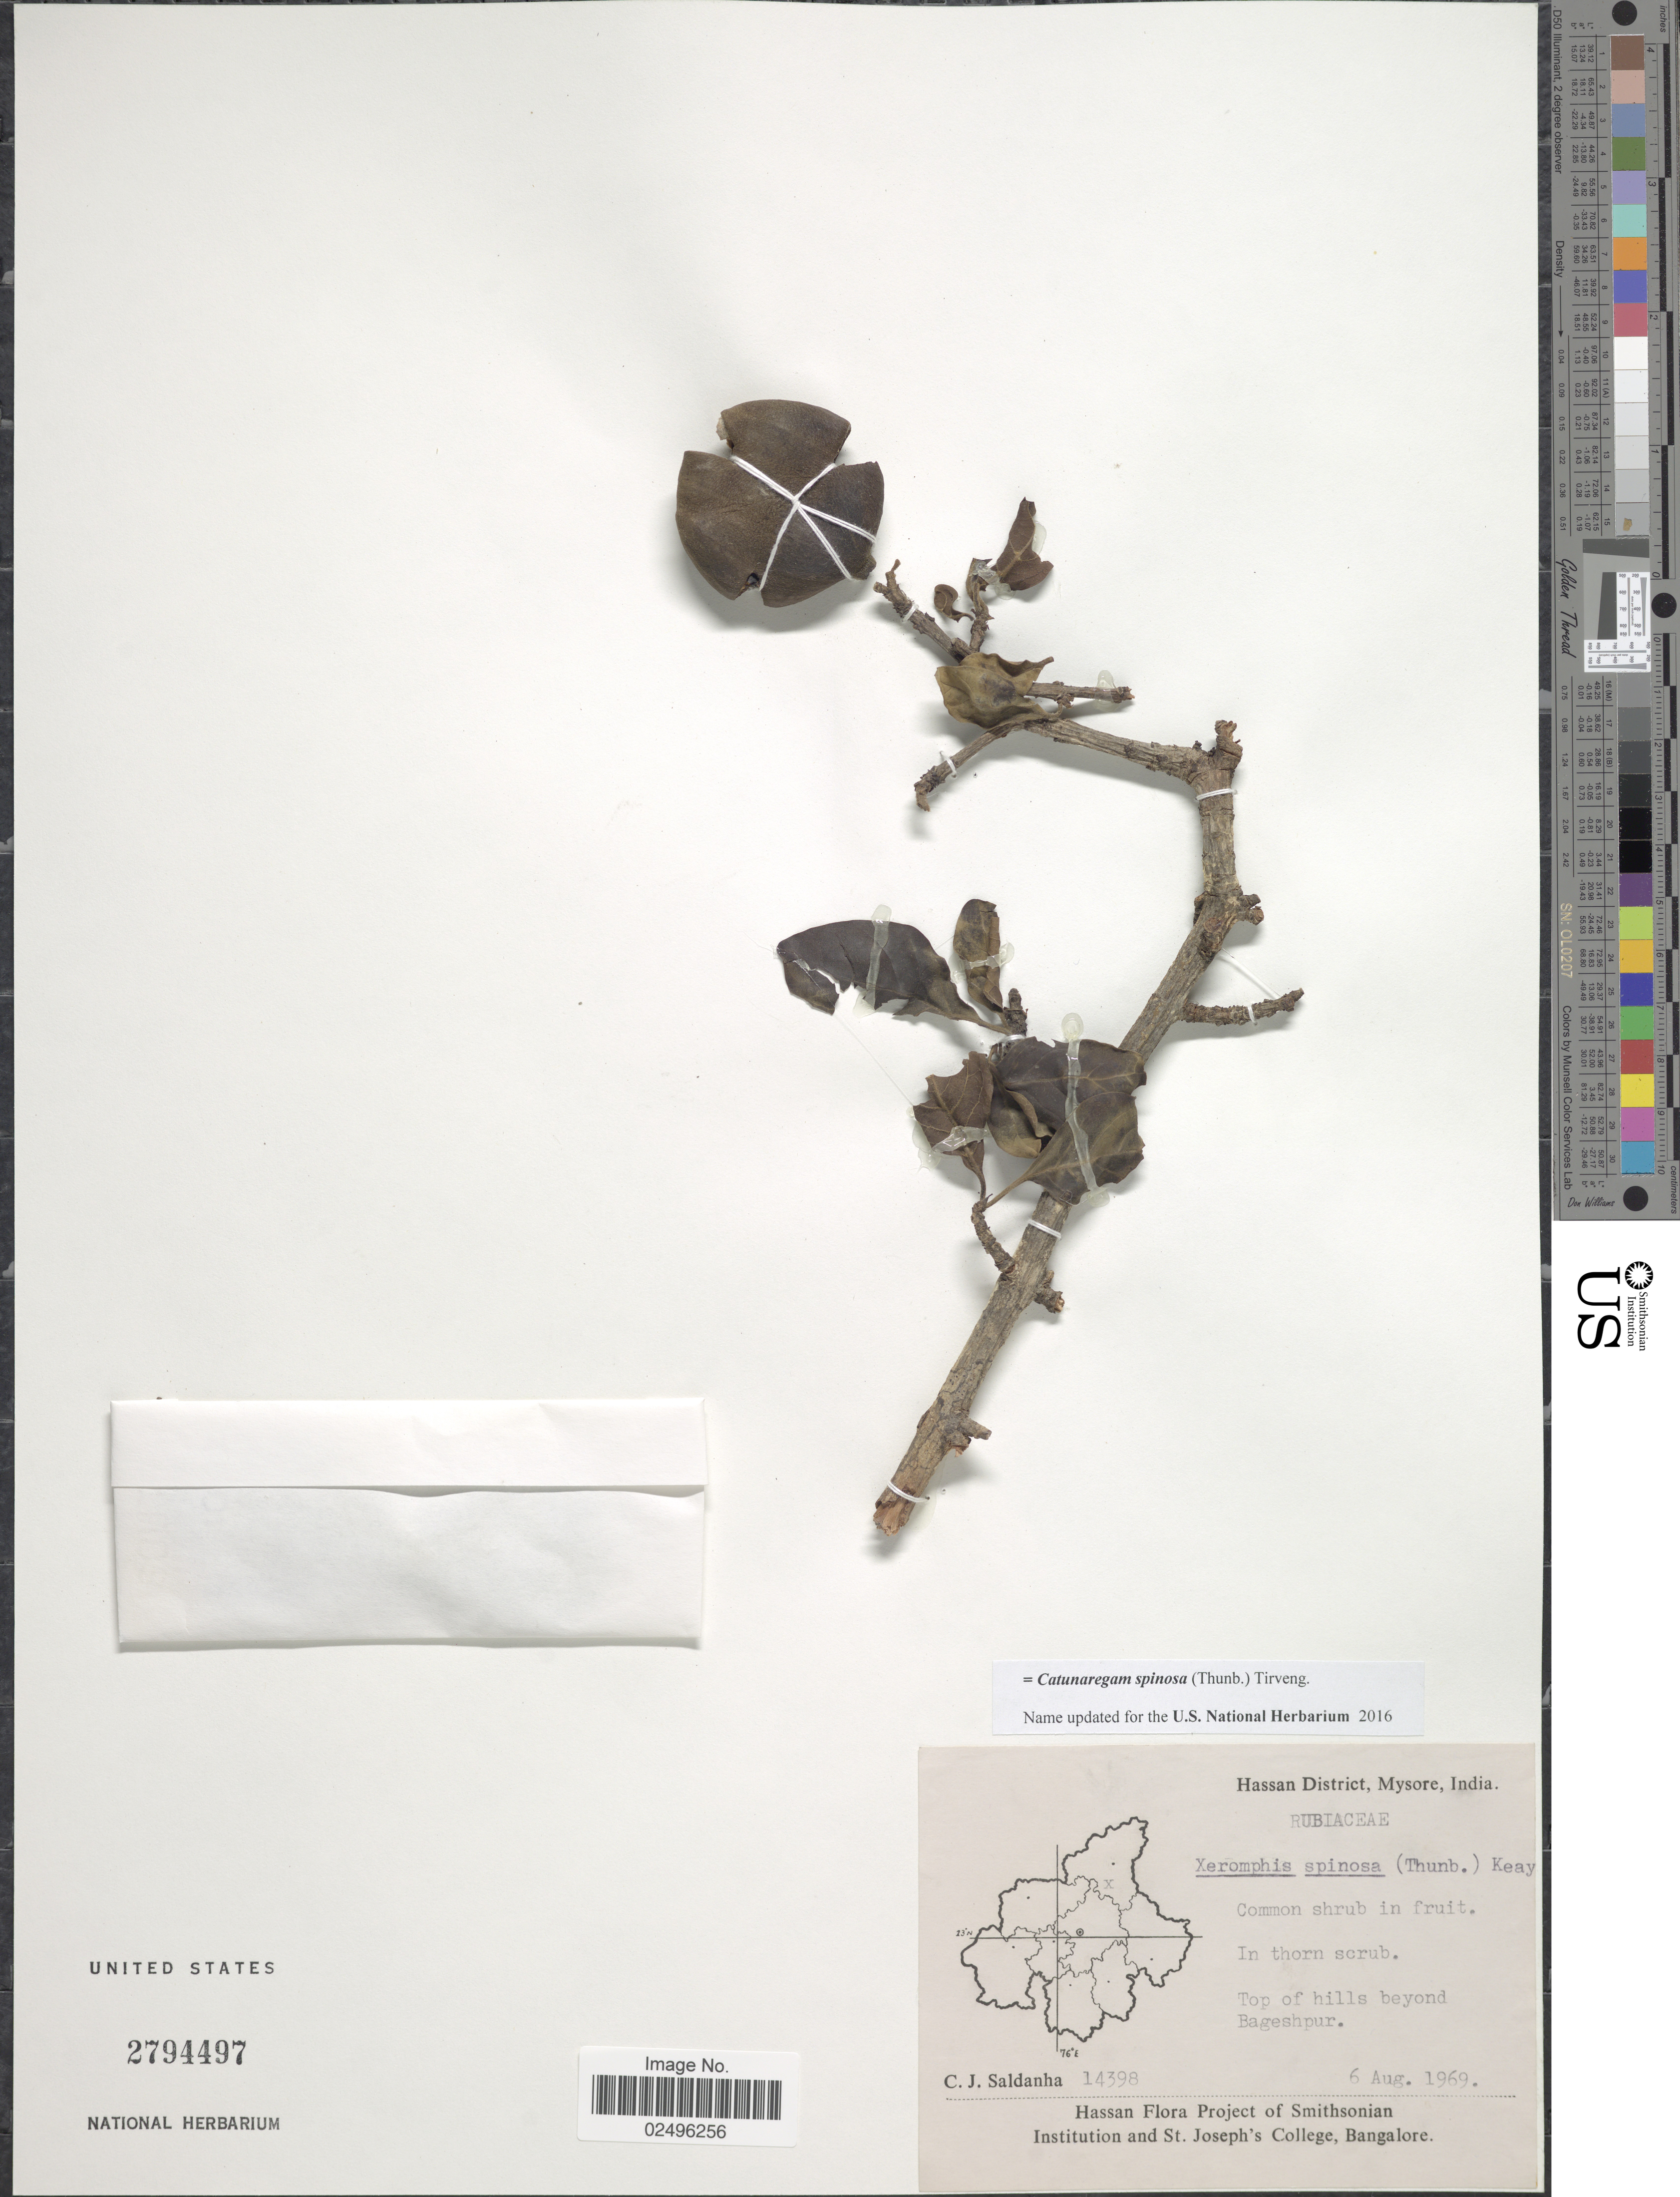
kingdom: Plantae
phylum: Tracheophyta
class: Magnoliopsida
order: Gentianales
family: Rubiaceae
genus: Catunaregam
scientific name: Catunaregam spinosa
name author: (Thunb.) Tirveng.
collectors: C. J. Saldanha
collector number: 14398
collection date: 1969-08-06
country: India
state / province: Karnataka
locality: Hassan District, Mysore. Top of hills beyond Bageshpur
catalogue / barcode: US 2794497